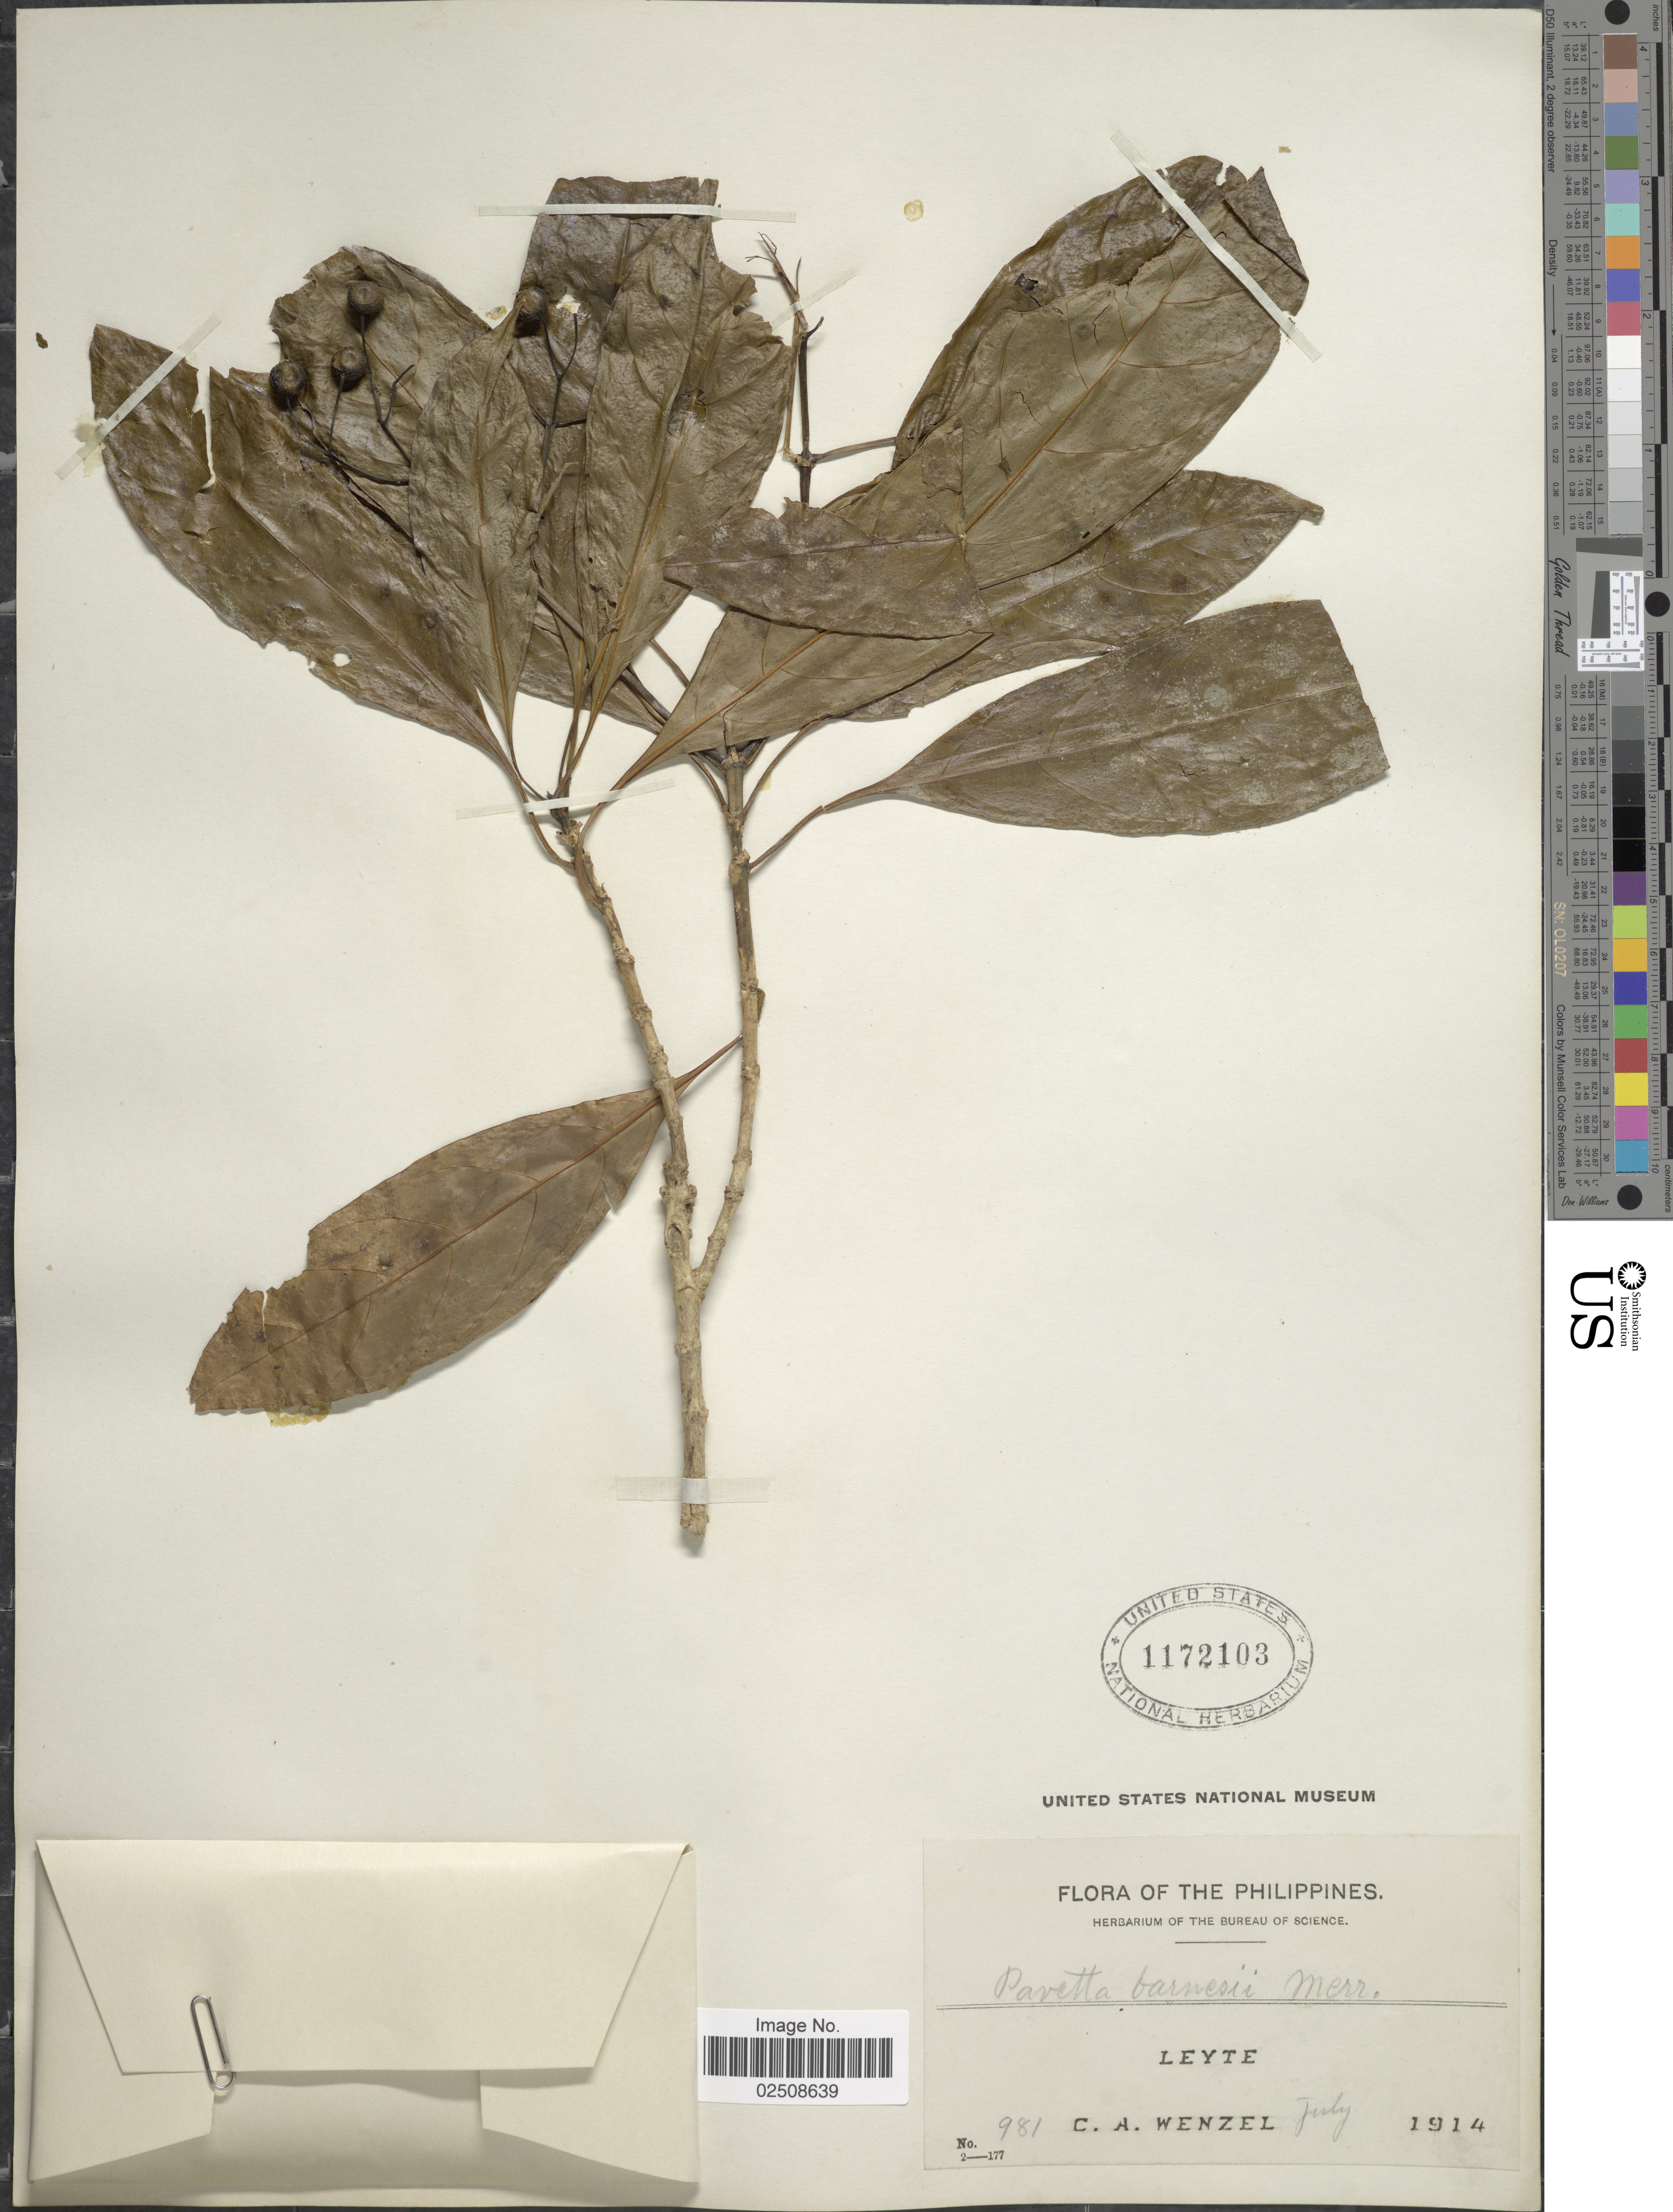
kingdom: Plantae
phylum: Tracheophyta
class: Magnoliopsida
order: Gentianales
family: Rubiaceae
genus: Pavetta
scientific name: Pavetta indica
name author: L.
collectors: C. Wenzel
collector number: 981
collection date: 1914-07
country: Philippines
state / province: Eastern Visayas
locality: Leyte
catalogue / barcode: US 1172103